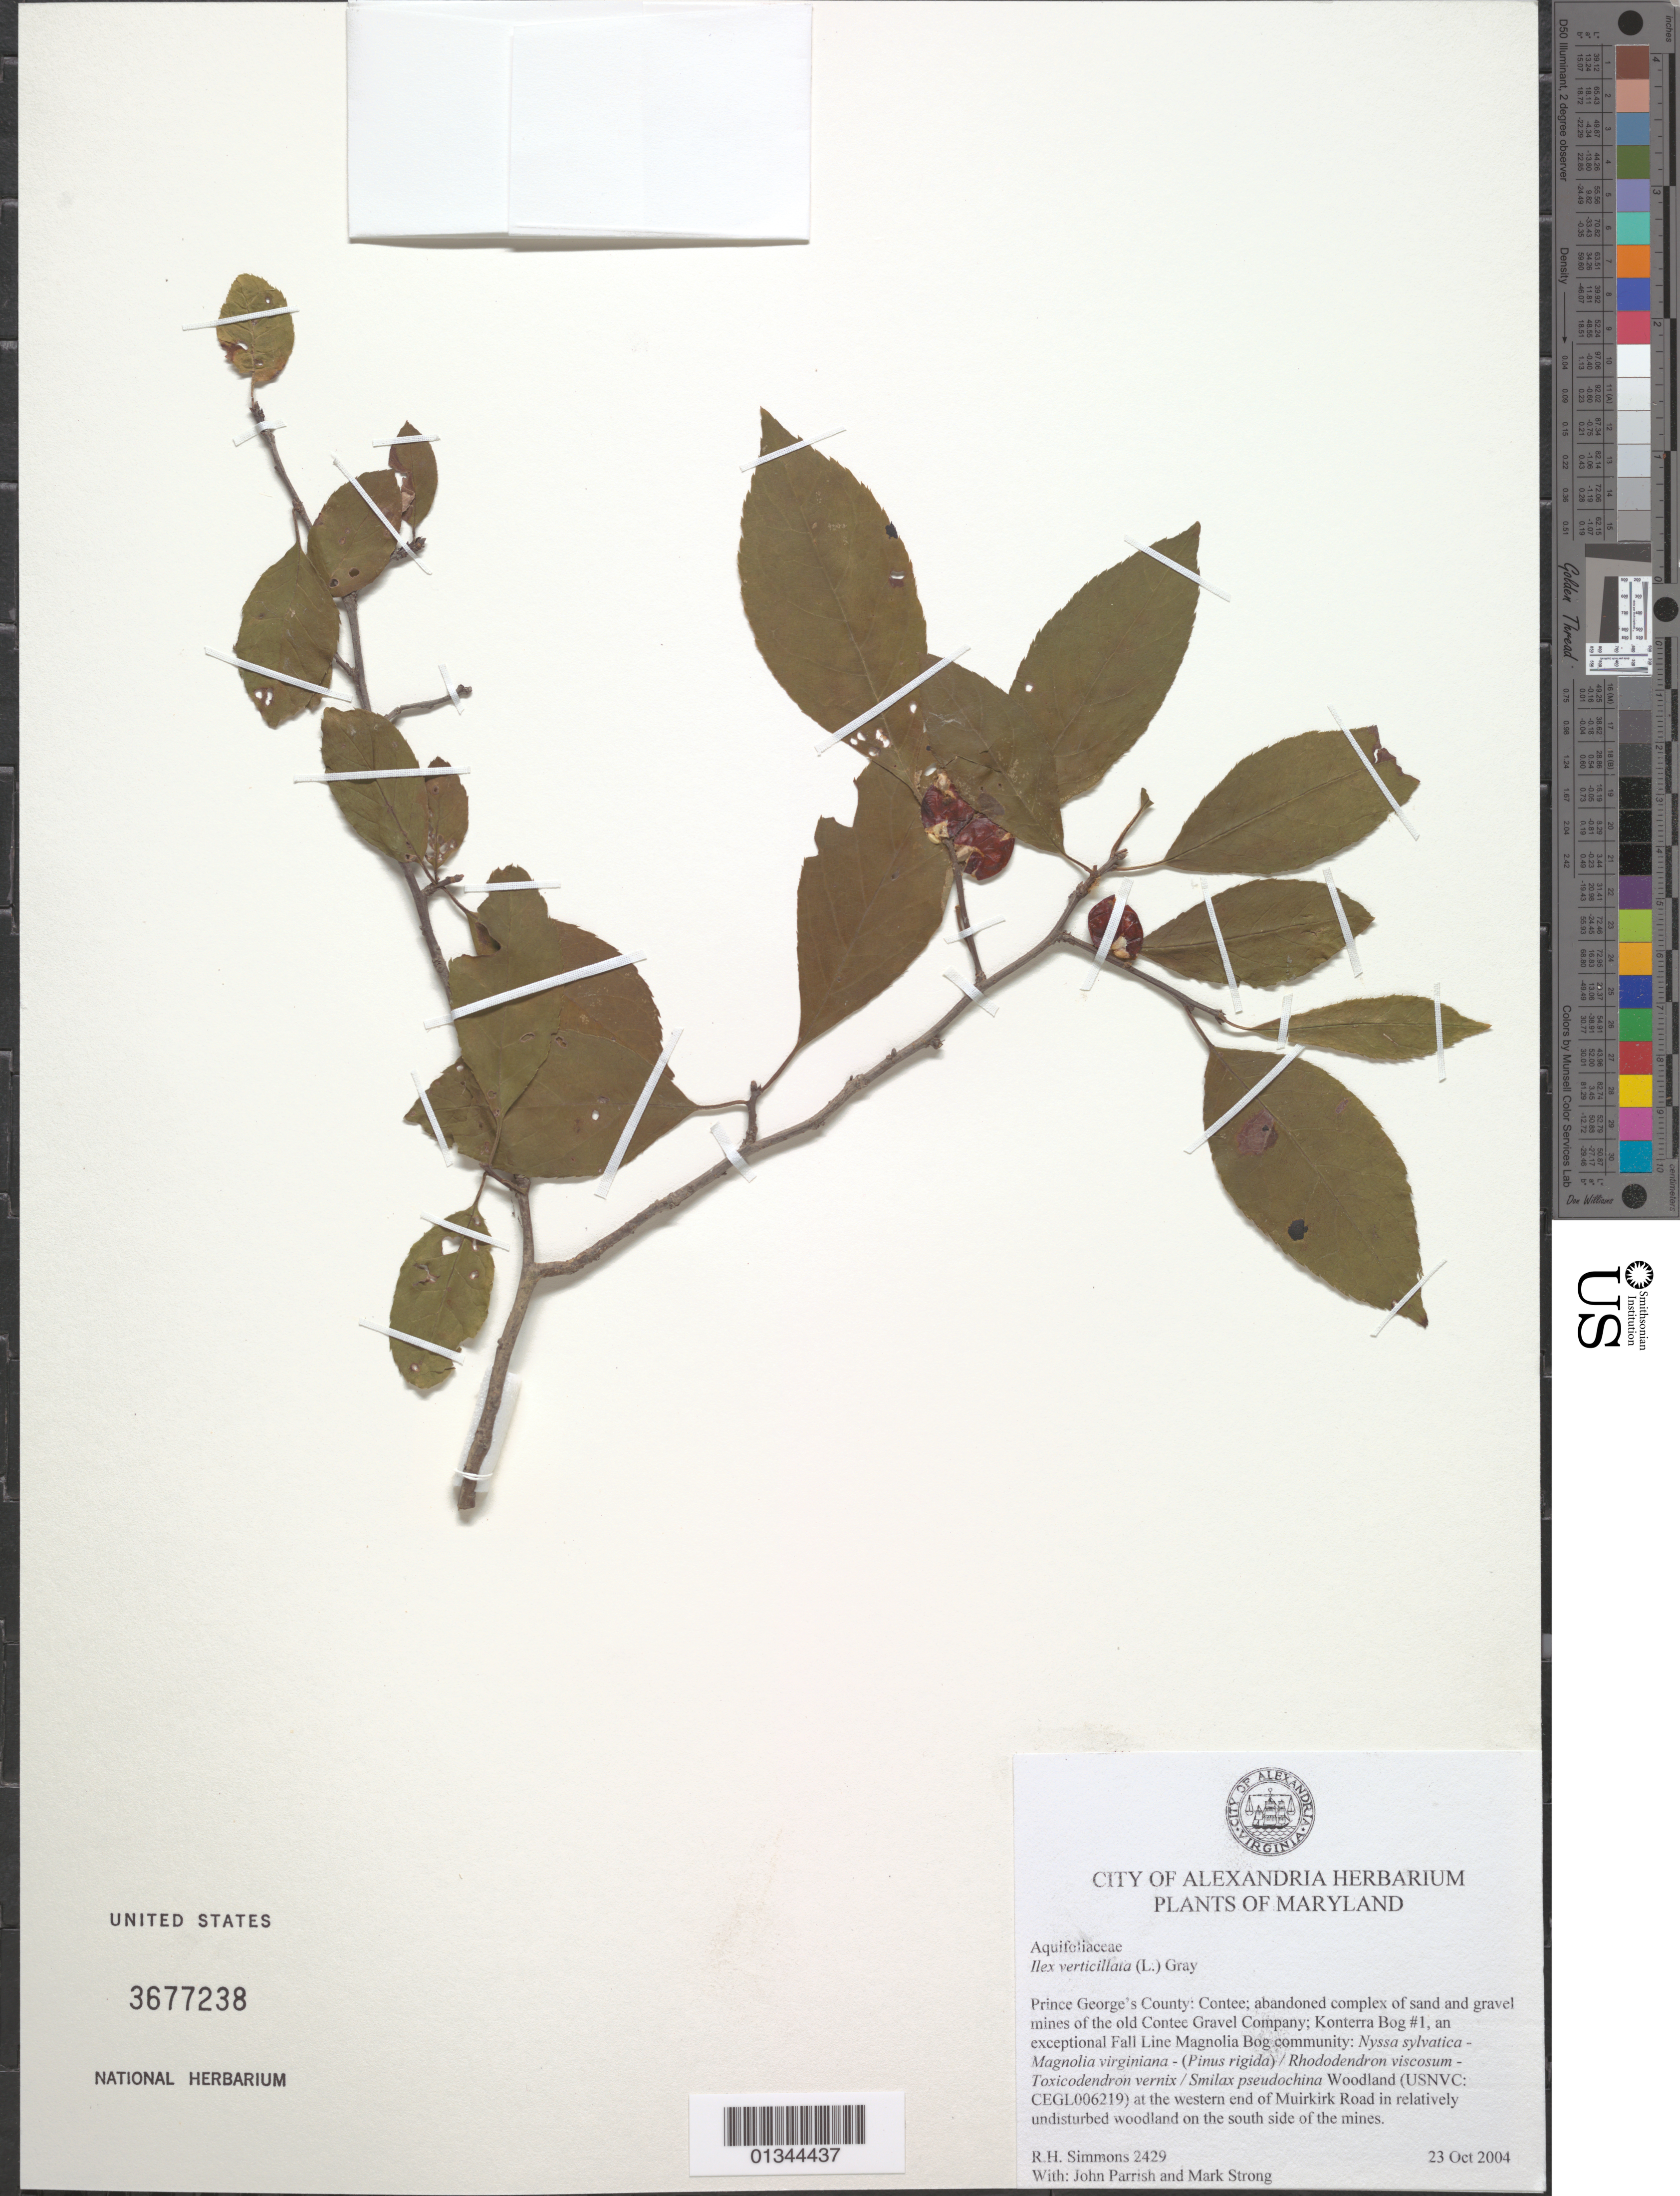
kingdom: Plantae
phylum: Tracheophyta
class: Magnoliopsida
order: Aquifoliales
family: Aquifoliaceae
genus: Ilex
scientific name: Ilex verticillata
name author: (L.) A. Gray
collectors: R. H. Simmons, J. Parrish & M. T. Strong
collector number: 2429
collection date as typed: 23 Oct 2004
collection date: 2004-10-23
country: United States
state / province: Maryland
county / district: Prince George's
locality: Contee, abandoned complex of sand and gravel mines of the old Contee Gravel Company, Konterra Bog #1, at the western end of Muirkirk Road in relatively undisturbed woodland on the south side of the mines.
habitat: Woodland.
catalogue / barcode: US 3677238